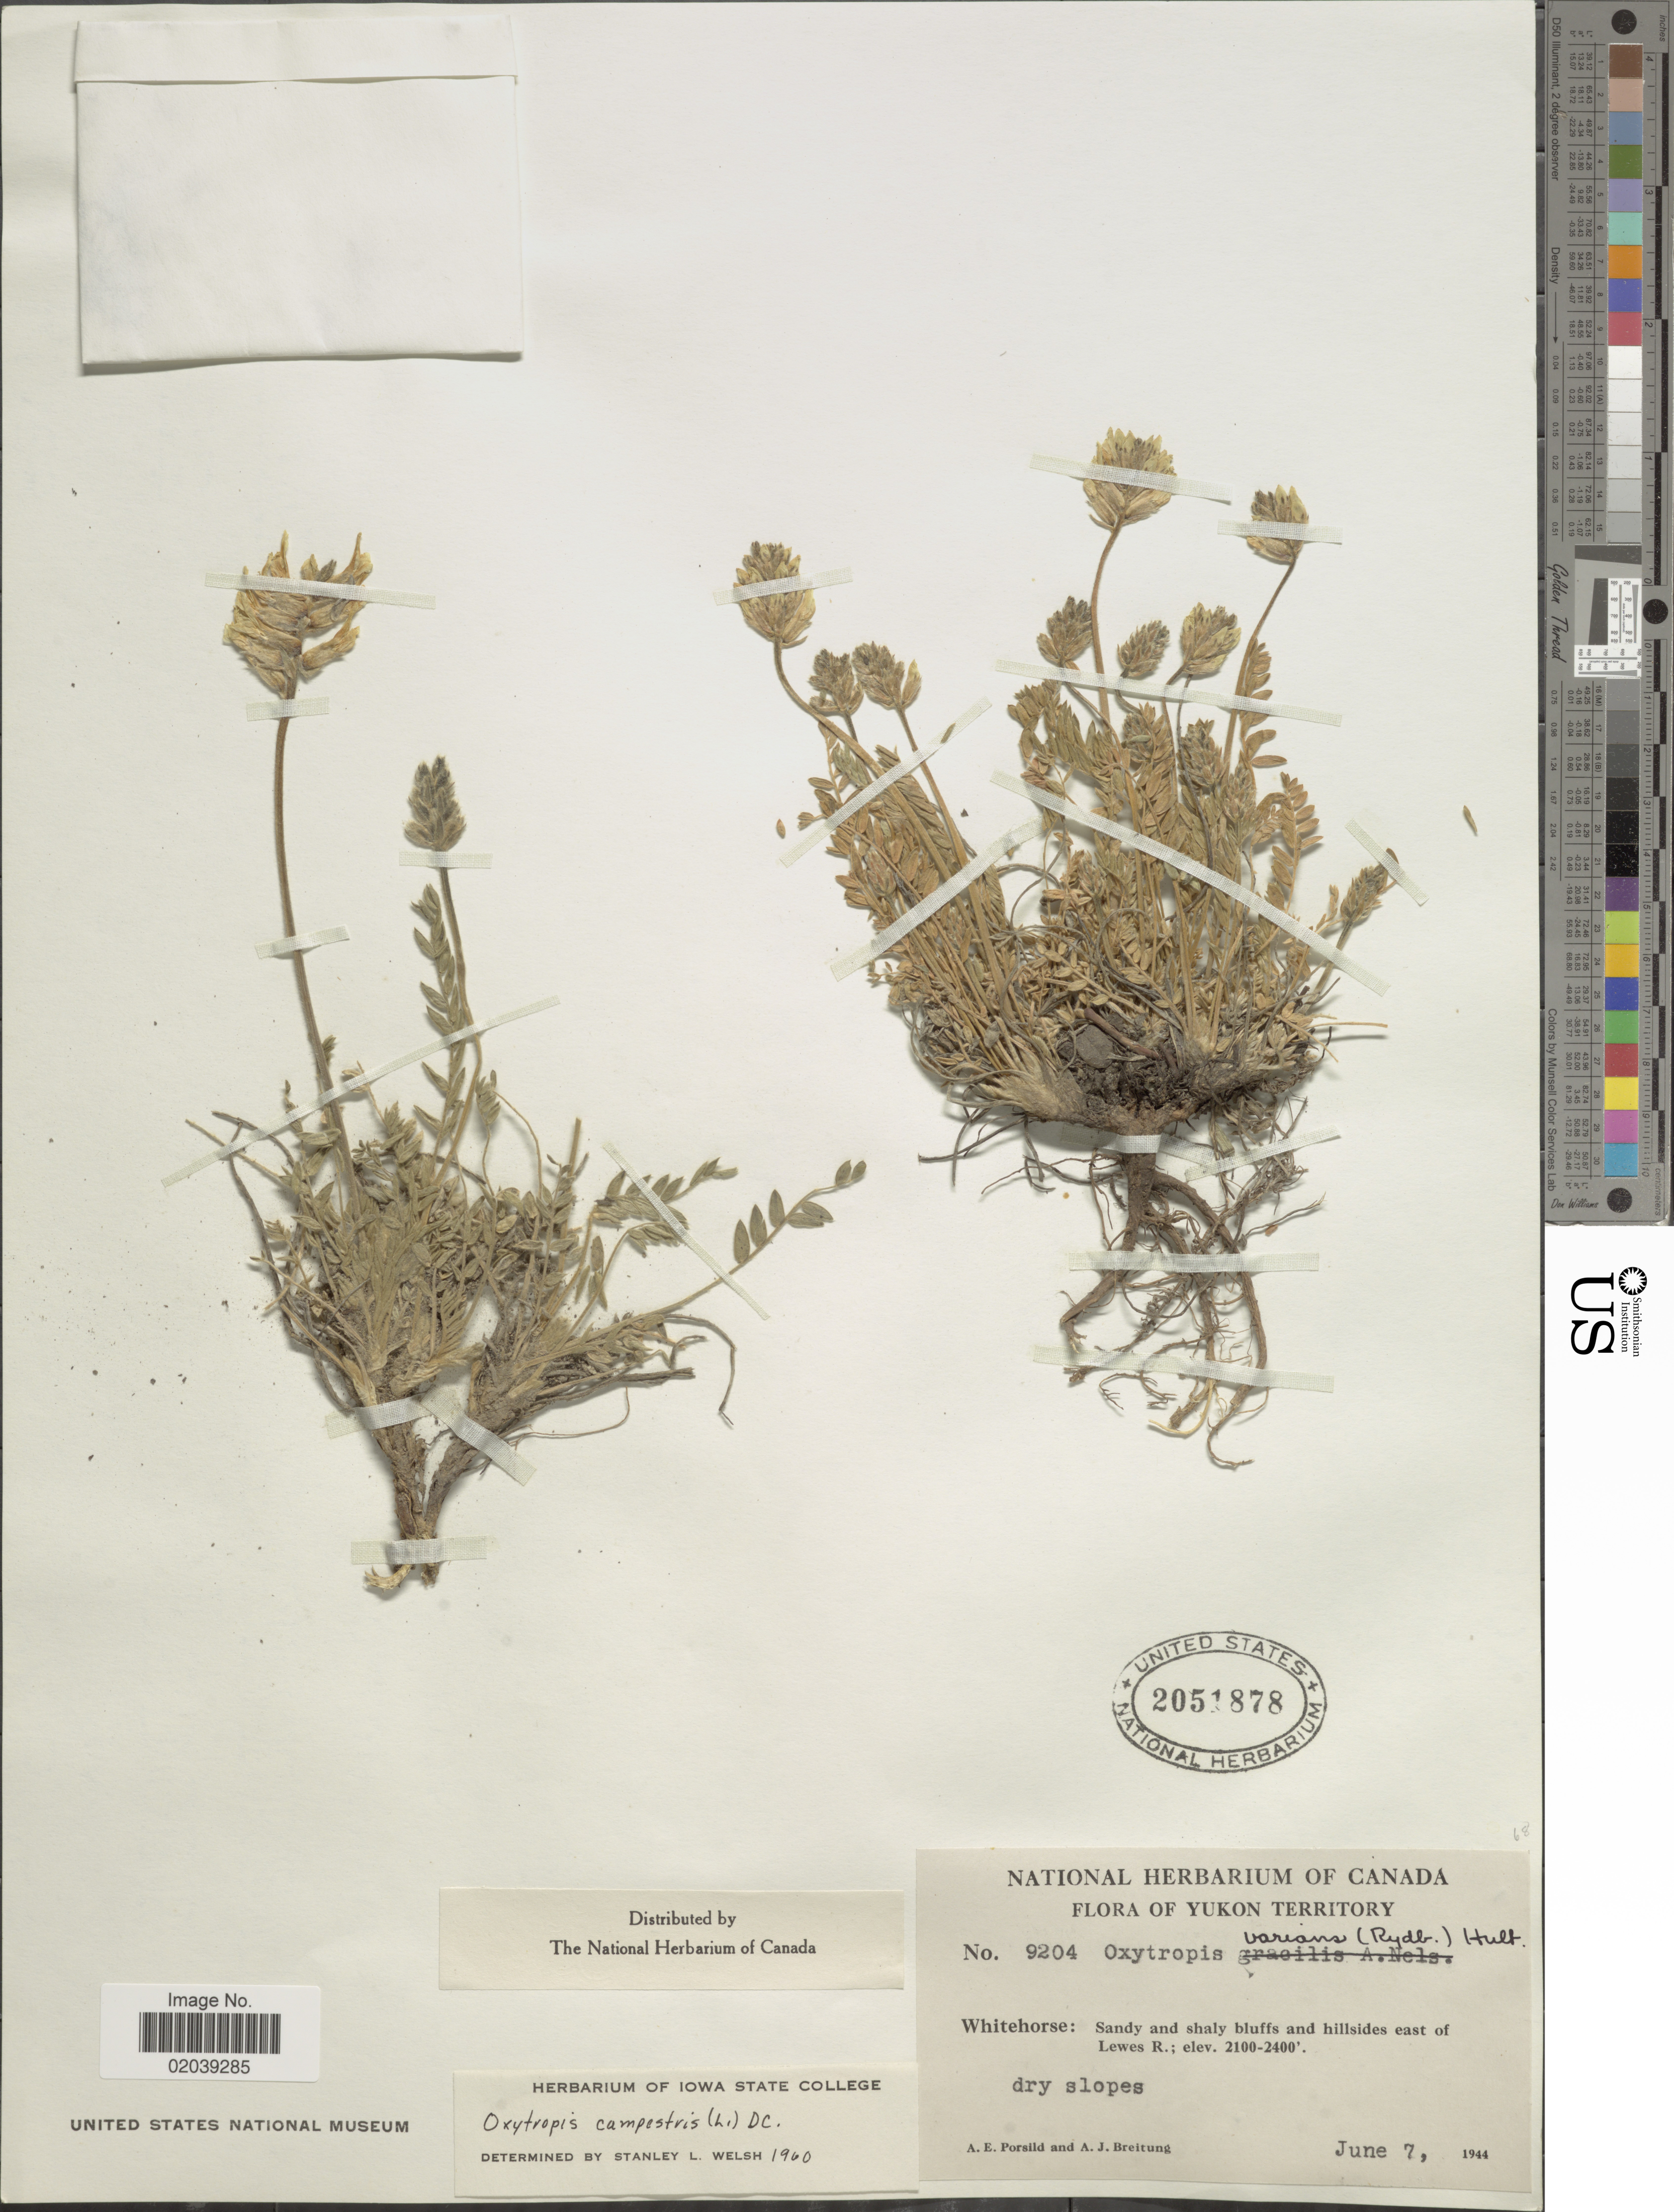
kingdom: Plantae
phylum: Tracheophyta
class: Magnoliopsida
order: Fabales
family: Fabaceae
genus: Oxytropis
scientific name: Oxytropis campestris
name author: (L.) DC.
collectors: A. E. Porsild & A. Breitung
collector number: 9204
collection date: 1944-06-07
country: Canada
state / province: Yukon Territory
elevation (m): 640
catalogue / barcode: US 2051878